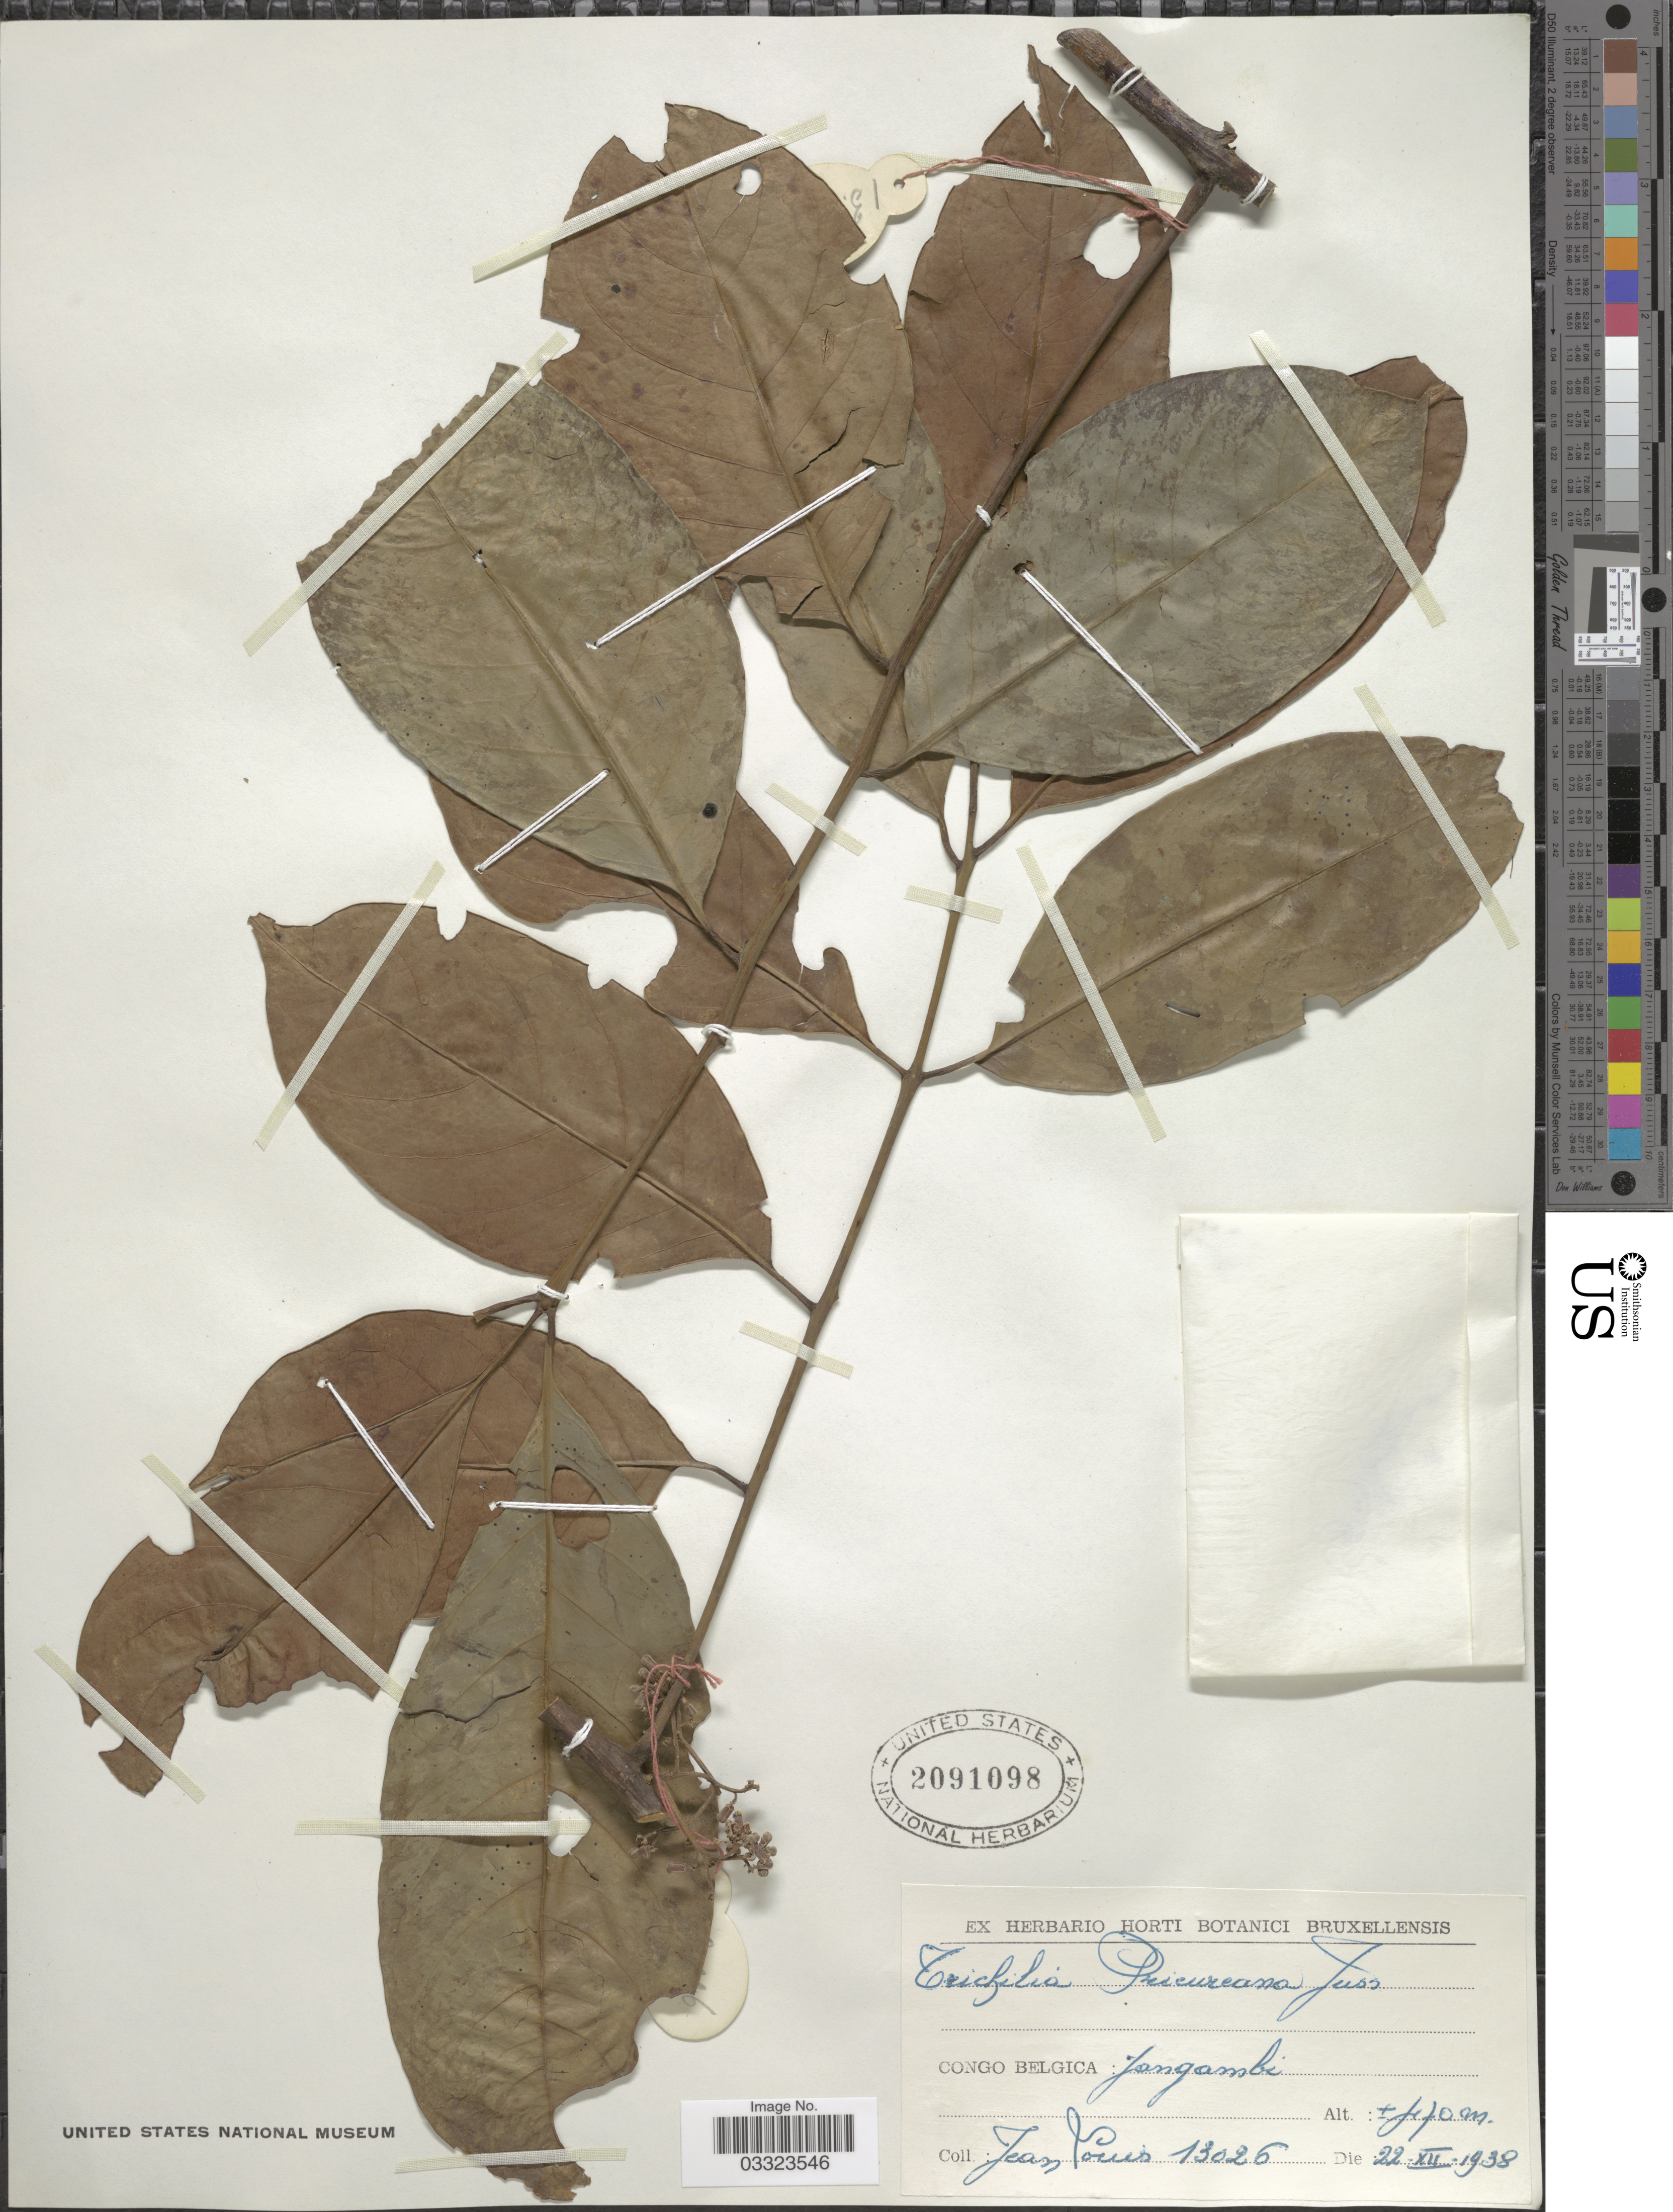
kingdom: Plantae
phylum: Tracheophyta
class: Magnoliopsida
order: Sapindales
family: Meliaceae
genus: Trichilia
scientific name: Trichilia prieureana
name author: A. Juss.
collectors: J. Louis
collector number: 13026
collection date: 1938-12-22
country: Congo, Democratic Republic of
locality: Congo Belgica: Yangambi.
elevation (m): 470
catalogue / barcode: US 2091098